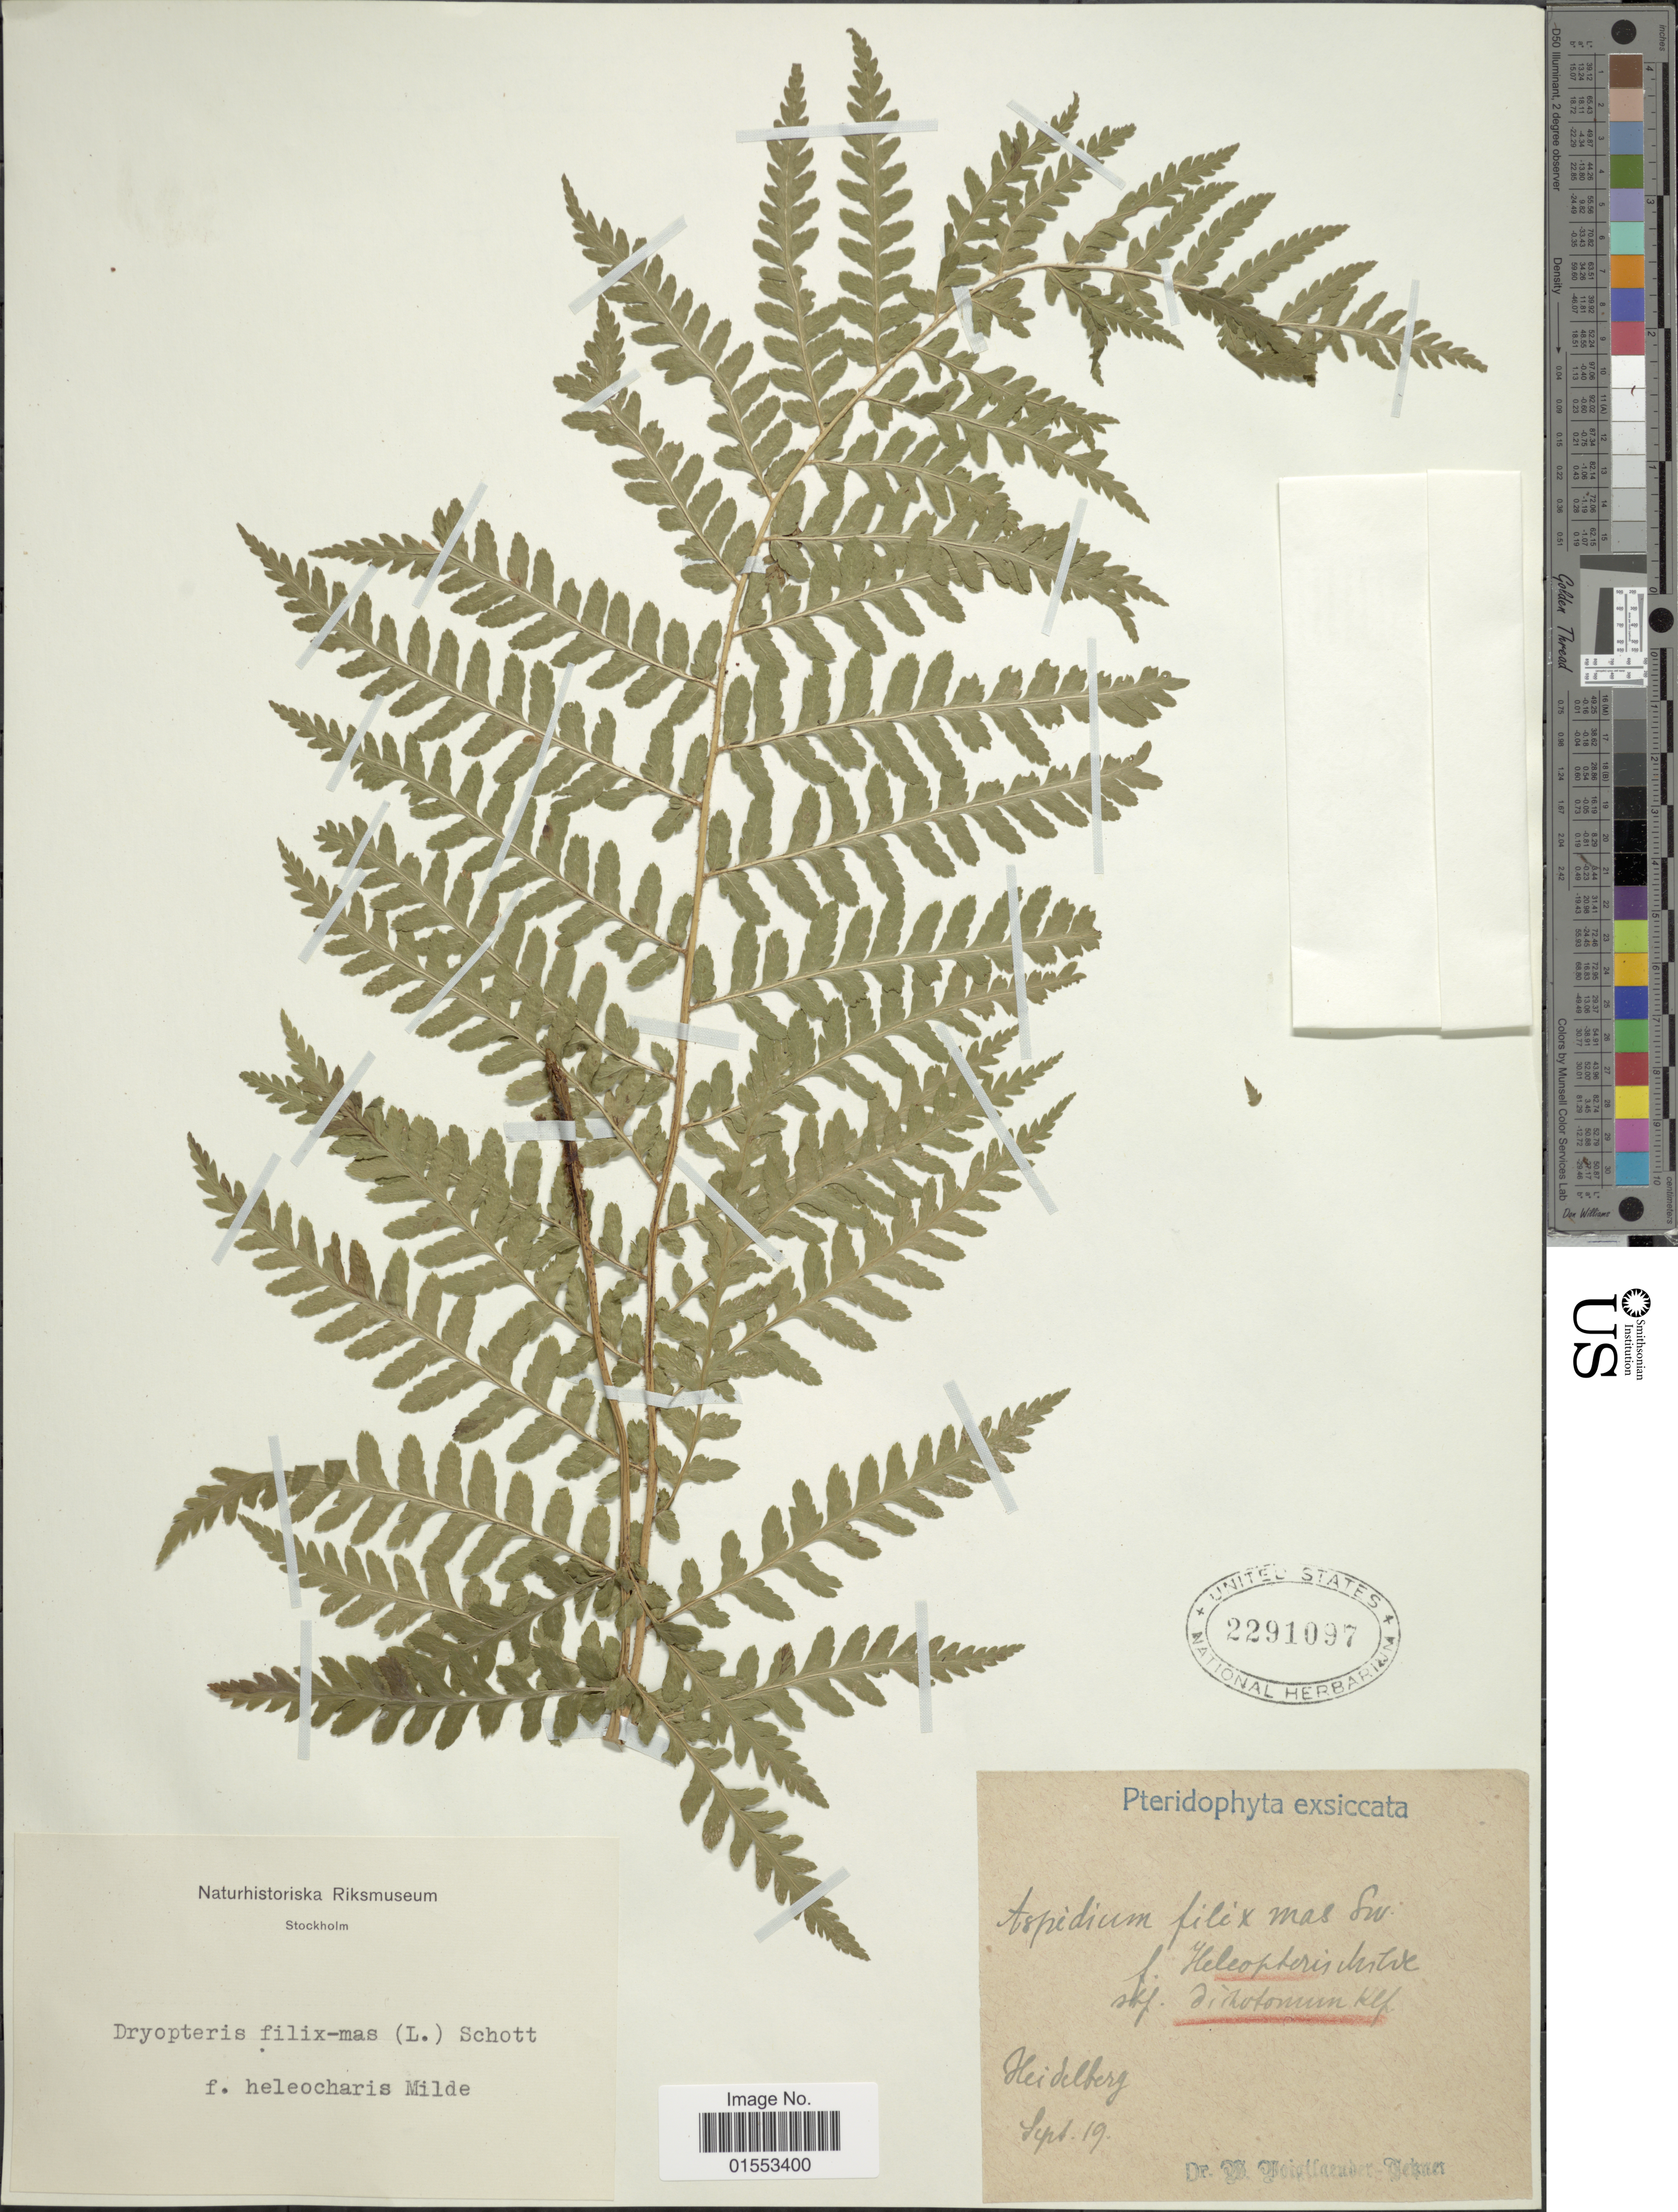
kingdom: Plantae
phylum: Tracheophyta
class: Polypodiopsida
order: Polypodiales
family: Dryopteridaceae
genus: Dryopteris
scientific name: Dryopteris filix-mas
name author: (L.) Schott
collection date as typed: Transcribed d/m/y: /9/19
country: Germany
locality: Heidelberg.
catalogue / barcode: US 2291097